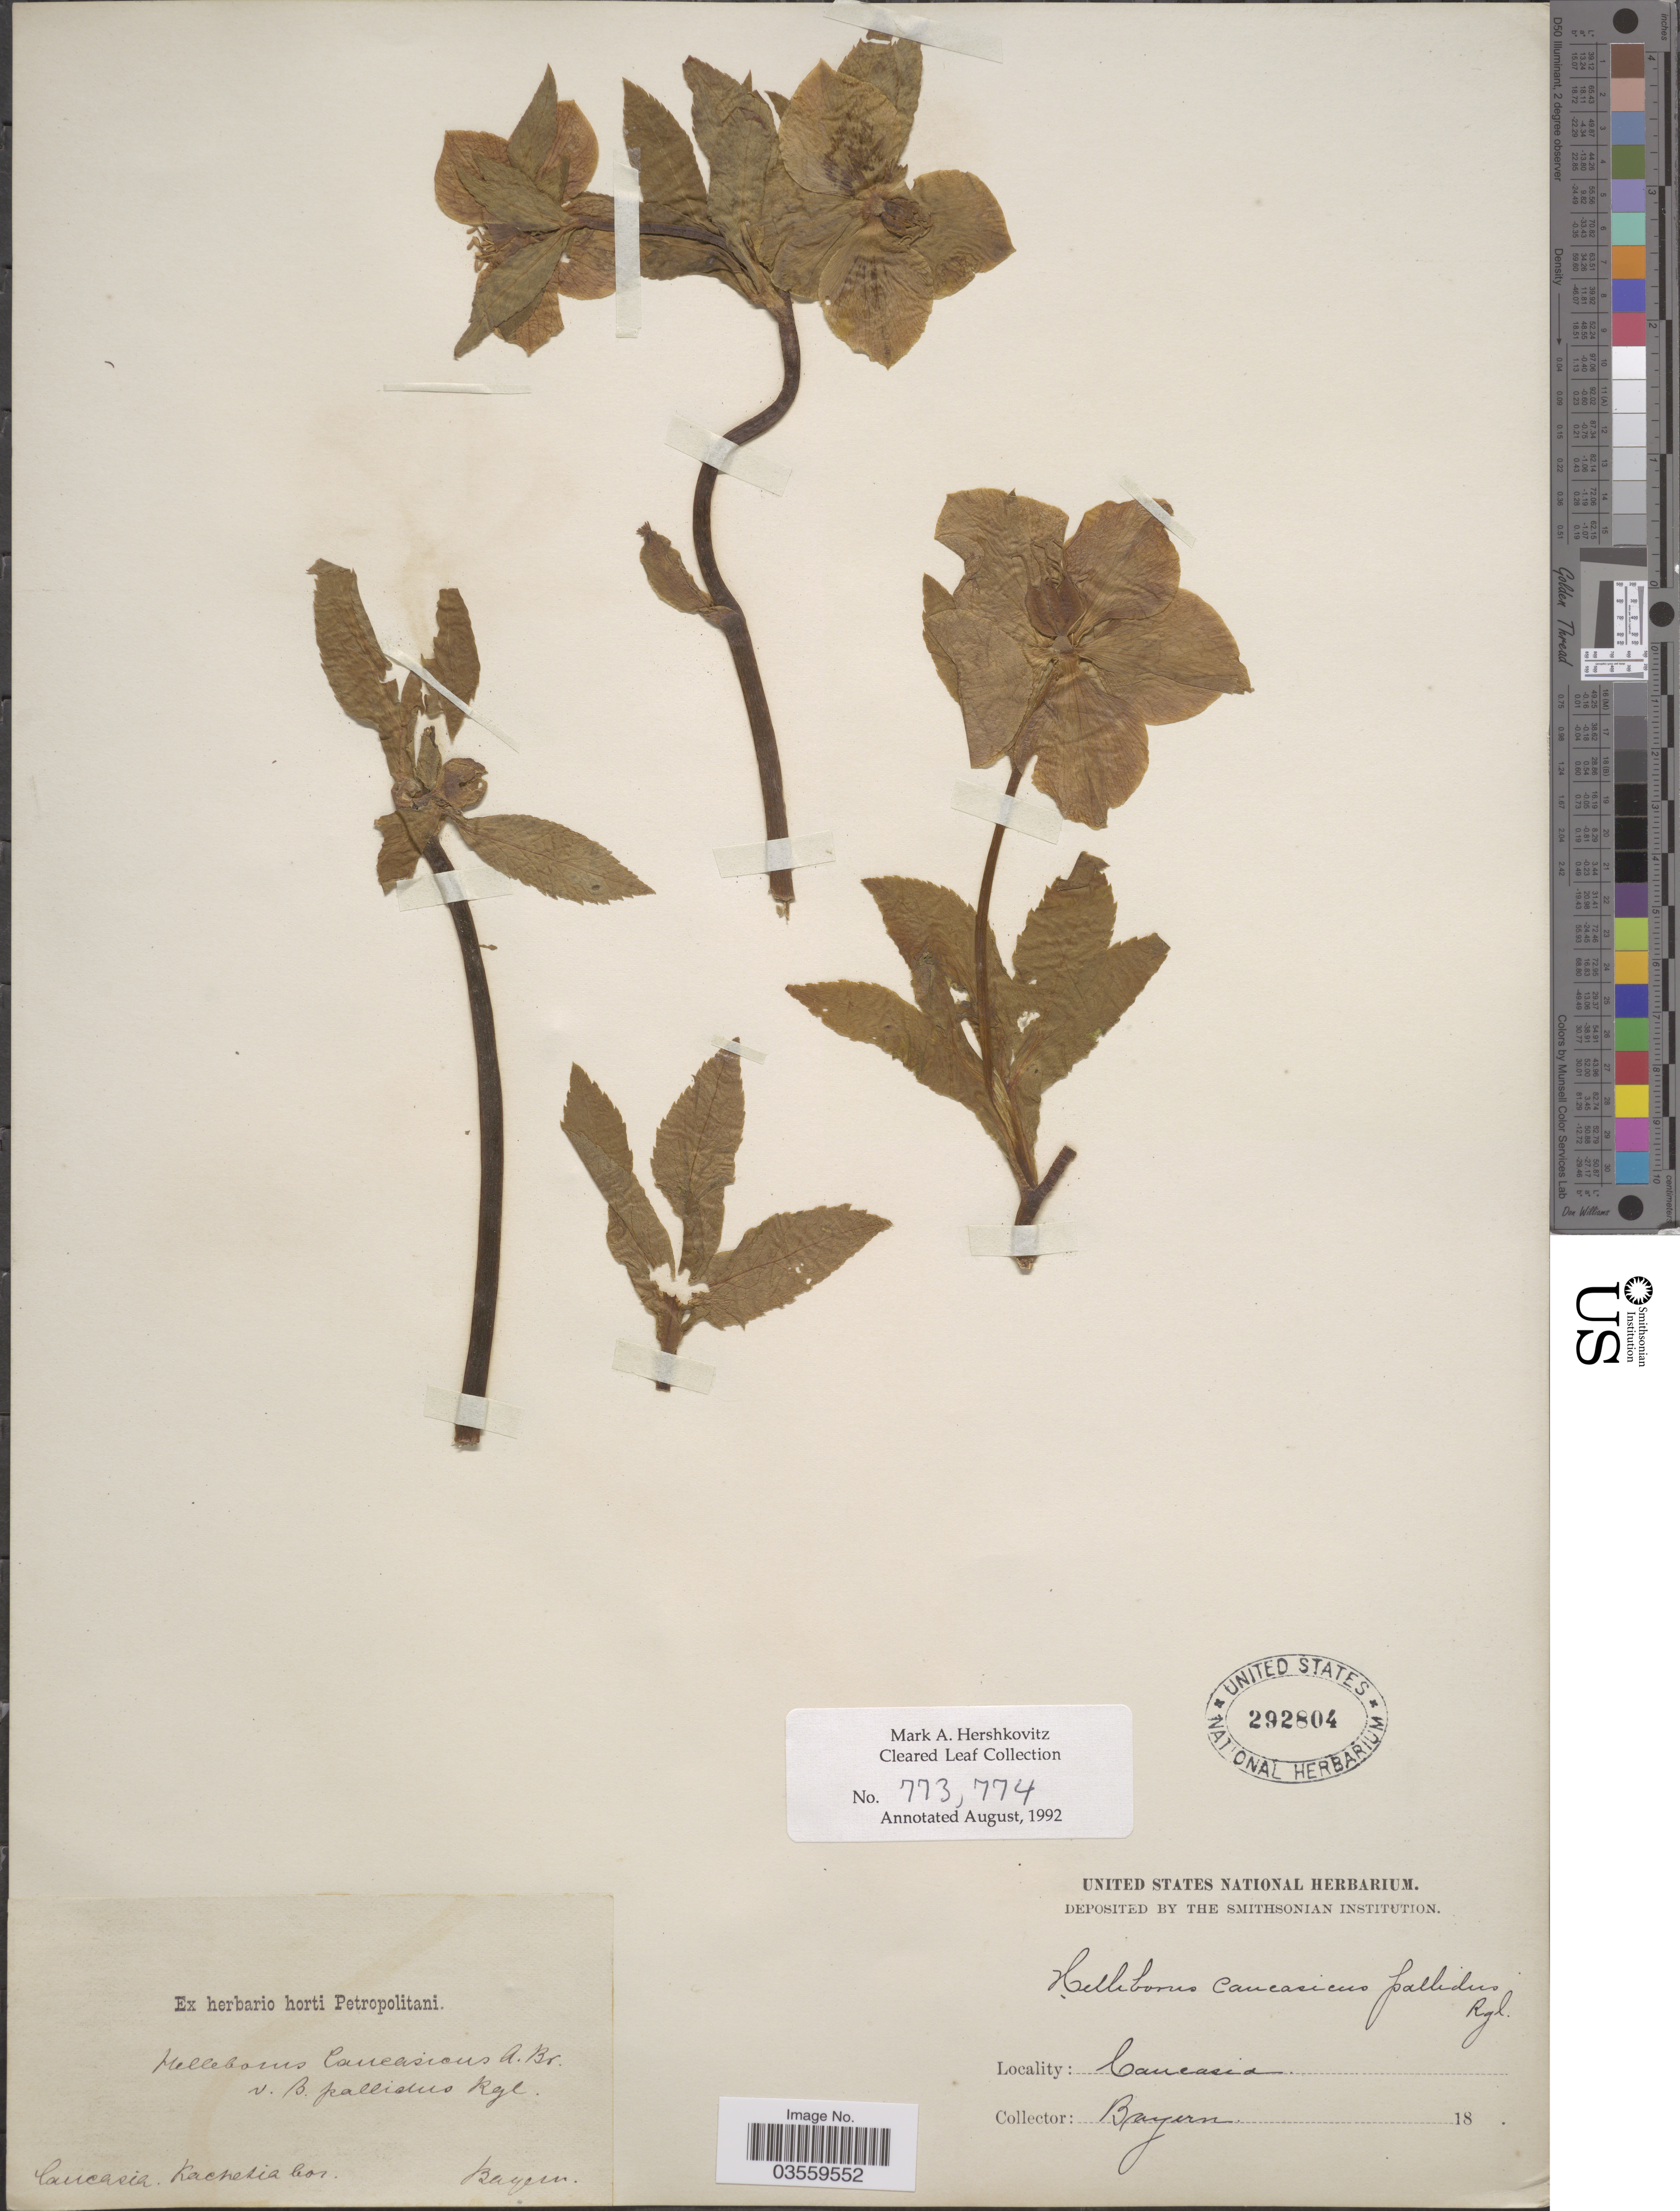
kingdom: Plantae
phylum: Tracheophyta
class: Magnoliopsida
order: Ranunculales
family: Ranunculaceae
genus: Helleborus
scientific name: Helleborus caucasicus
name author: A. Braun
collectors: Bayern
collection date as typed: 18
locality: Caucasia Kachetia [interpreted] bor.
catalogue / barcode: US 292804